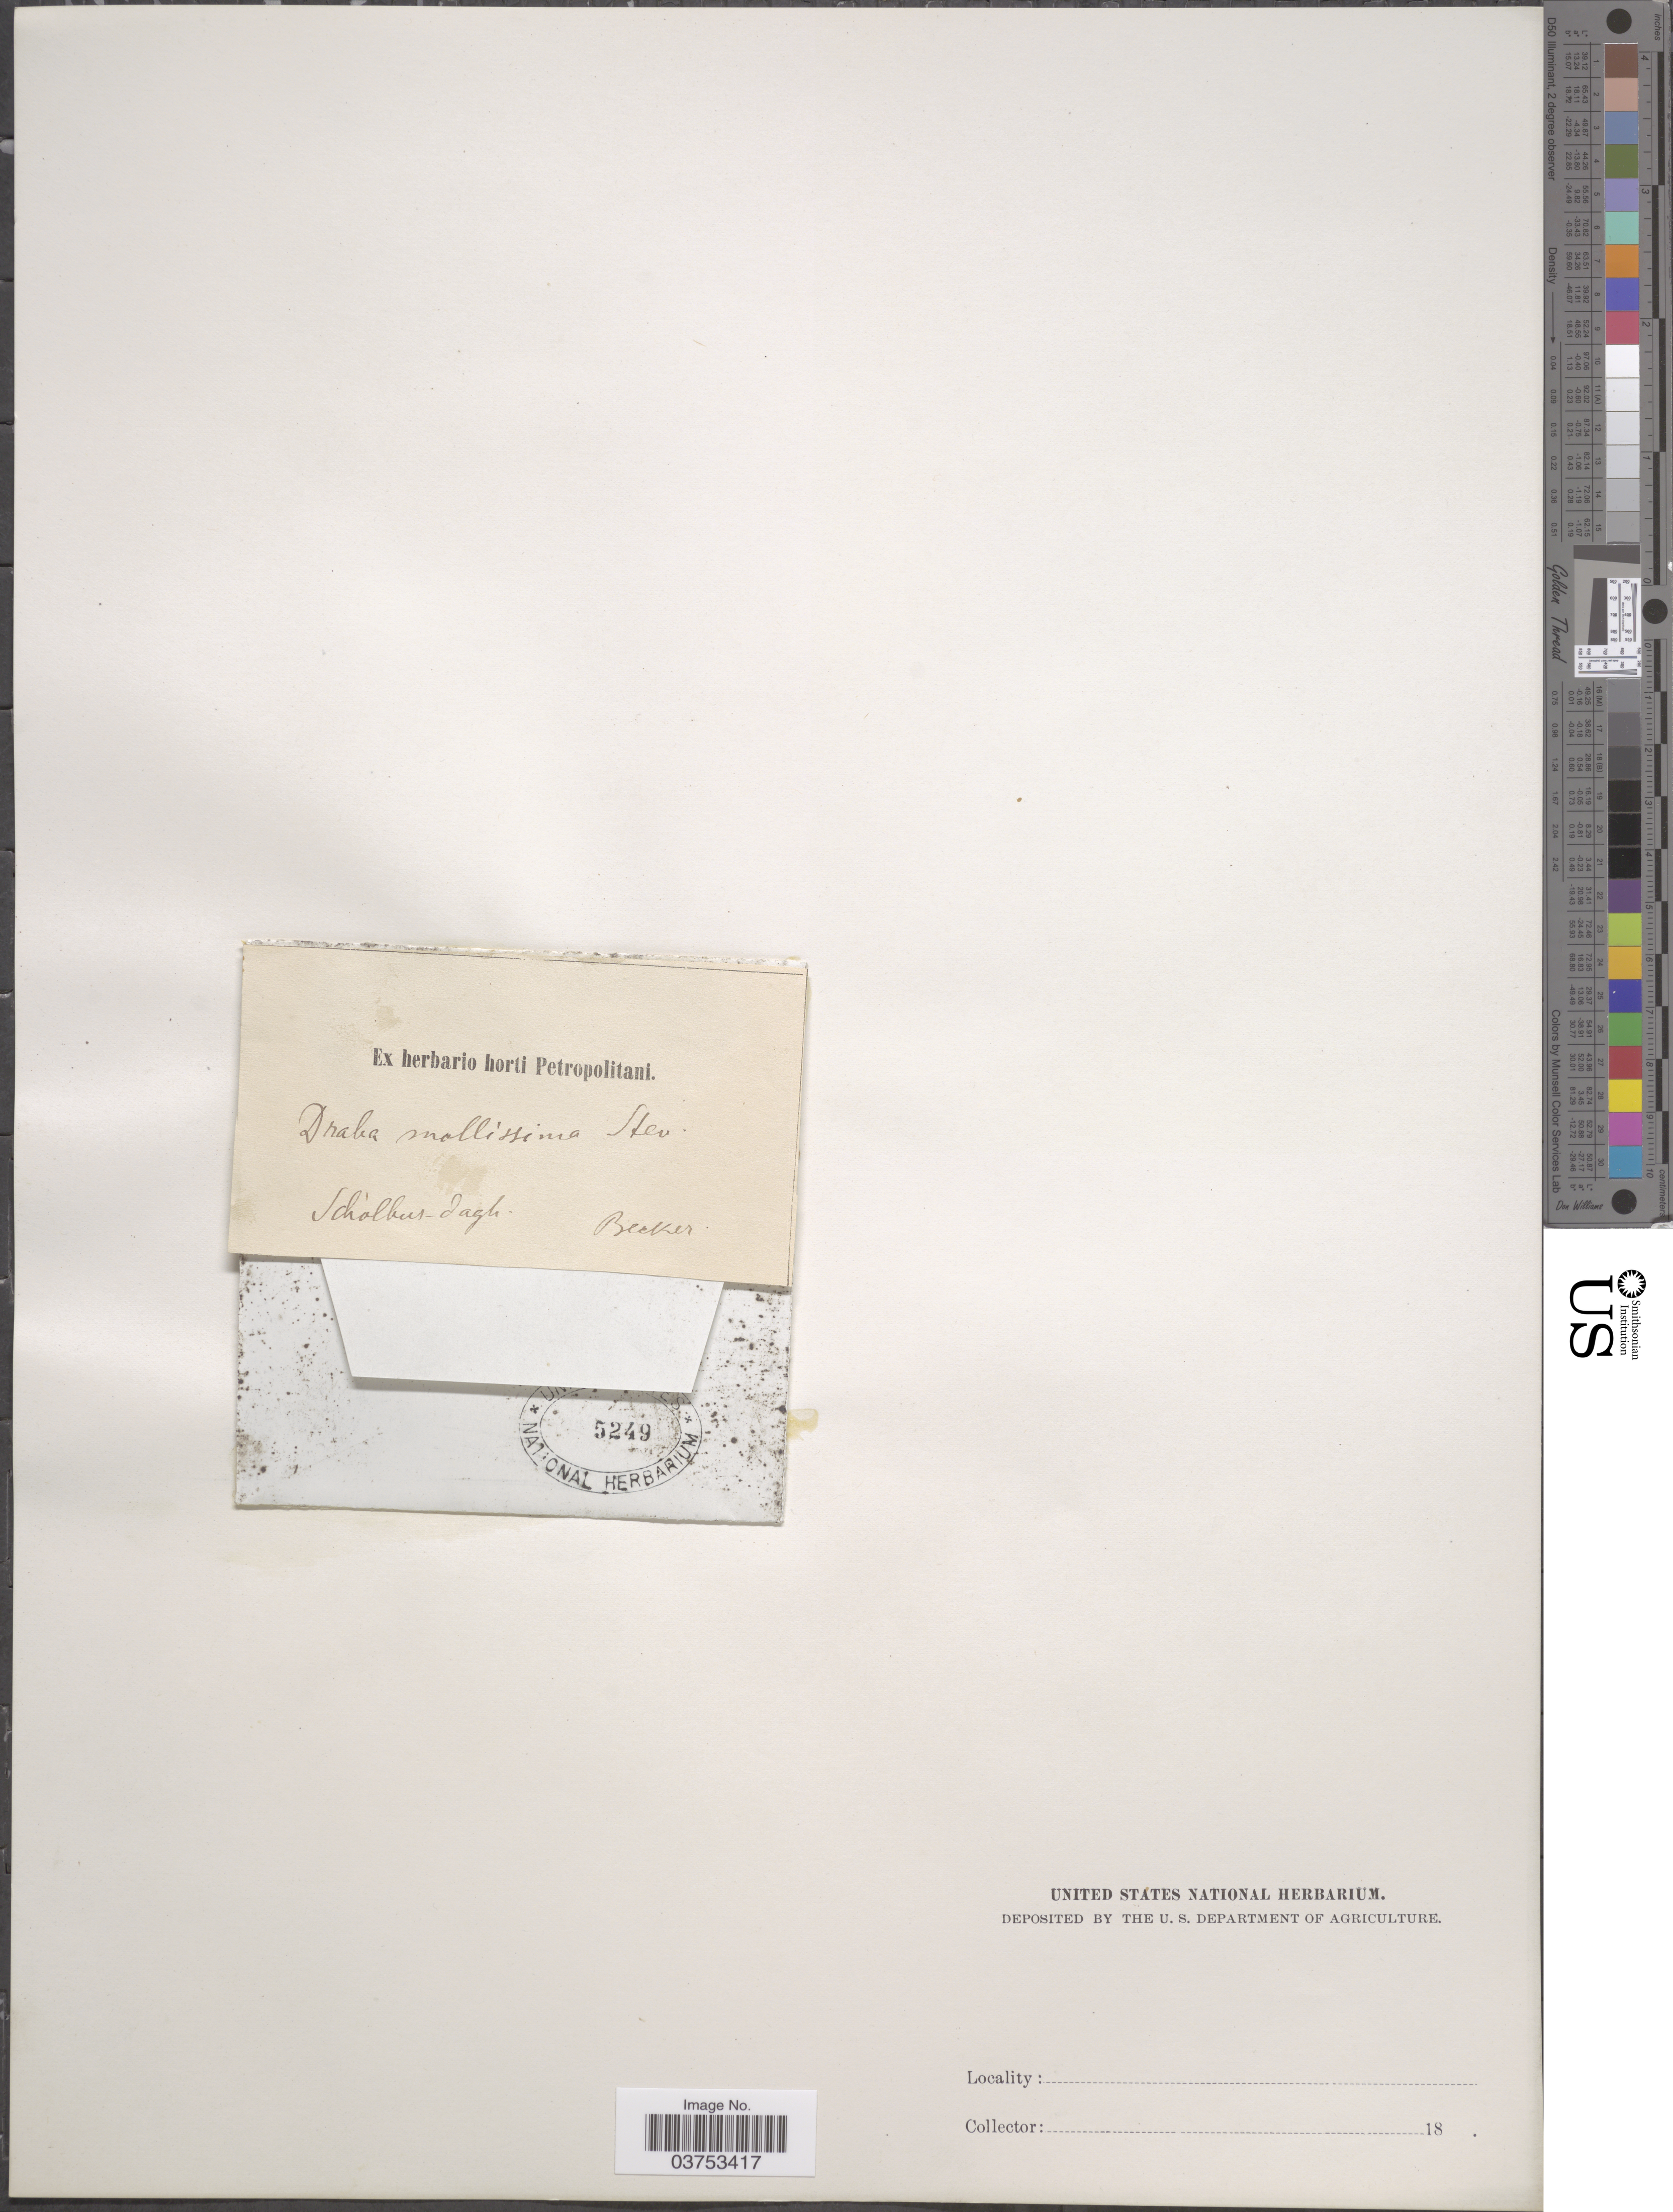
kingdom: Plantae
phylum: Tracheophyta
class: Magnoliopsida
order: Brassicales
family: Brassicaceae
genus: Draba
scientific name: Draba mollissima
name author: Steven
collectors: -. Becker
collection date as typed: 18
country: Russian Federation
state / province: Dagestan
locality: Schalbus-dagh.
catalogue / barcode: US 5249